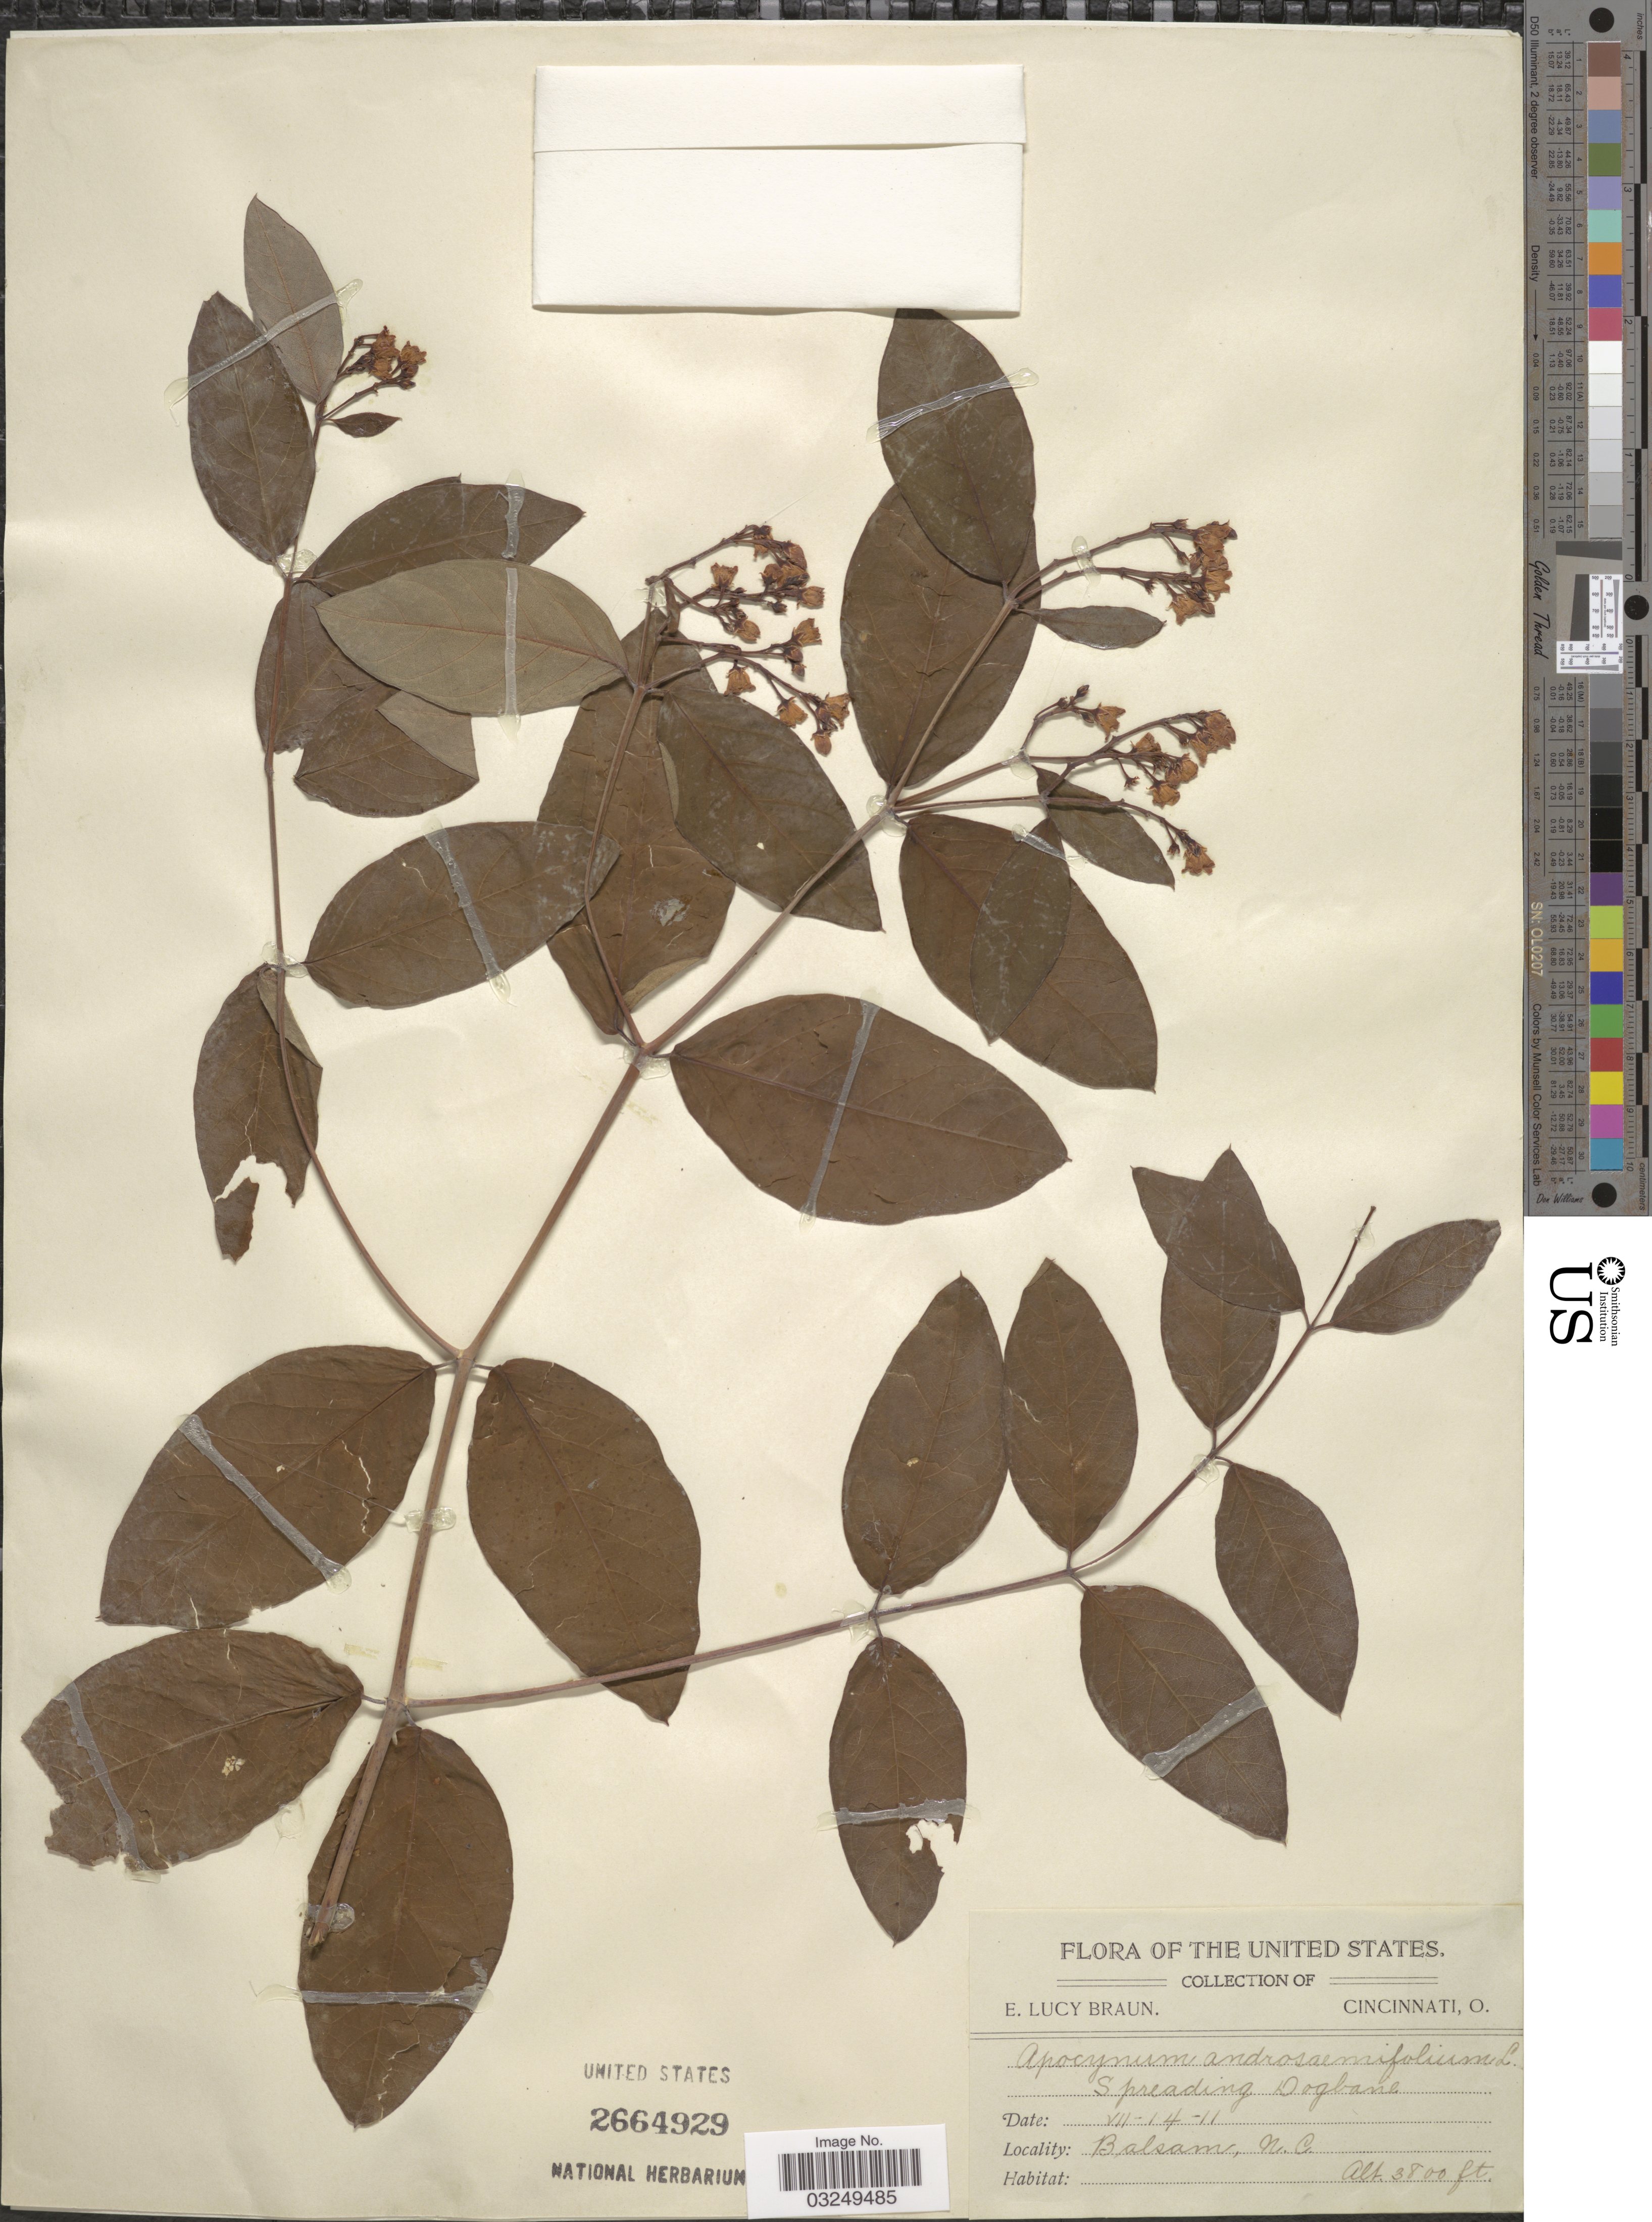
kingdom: Plantae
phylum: Tracheophyta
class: Magnoliopsida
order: Gentianales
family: Apocynaceae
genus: Apocynum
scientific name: Apocynum androsaemifolium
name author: L.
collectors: E. L. Braun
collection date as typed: Transcribed d/m/y: 14/7/11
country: United States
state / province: North Carolina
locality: Balsam, N. C.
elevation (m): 1158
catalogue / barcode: US 2664929